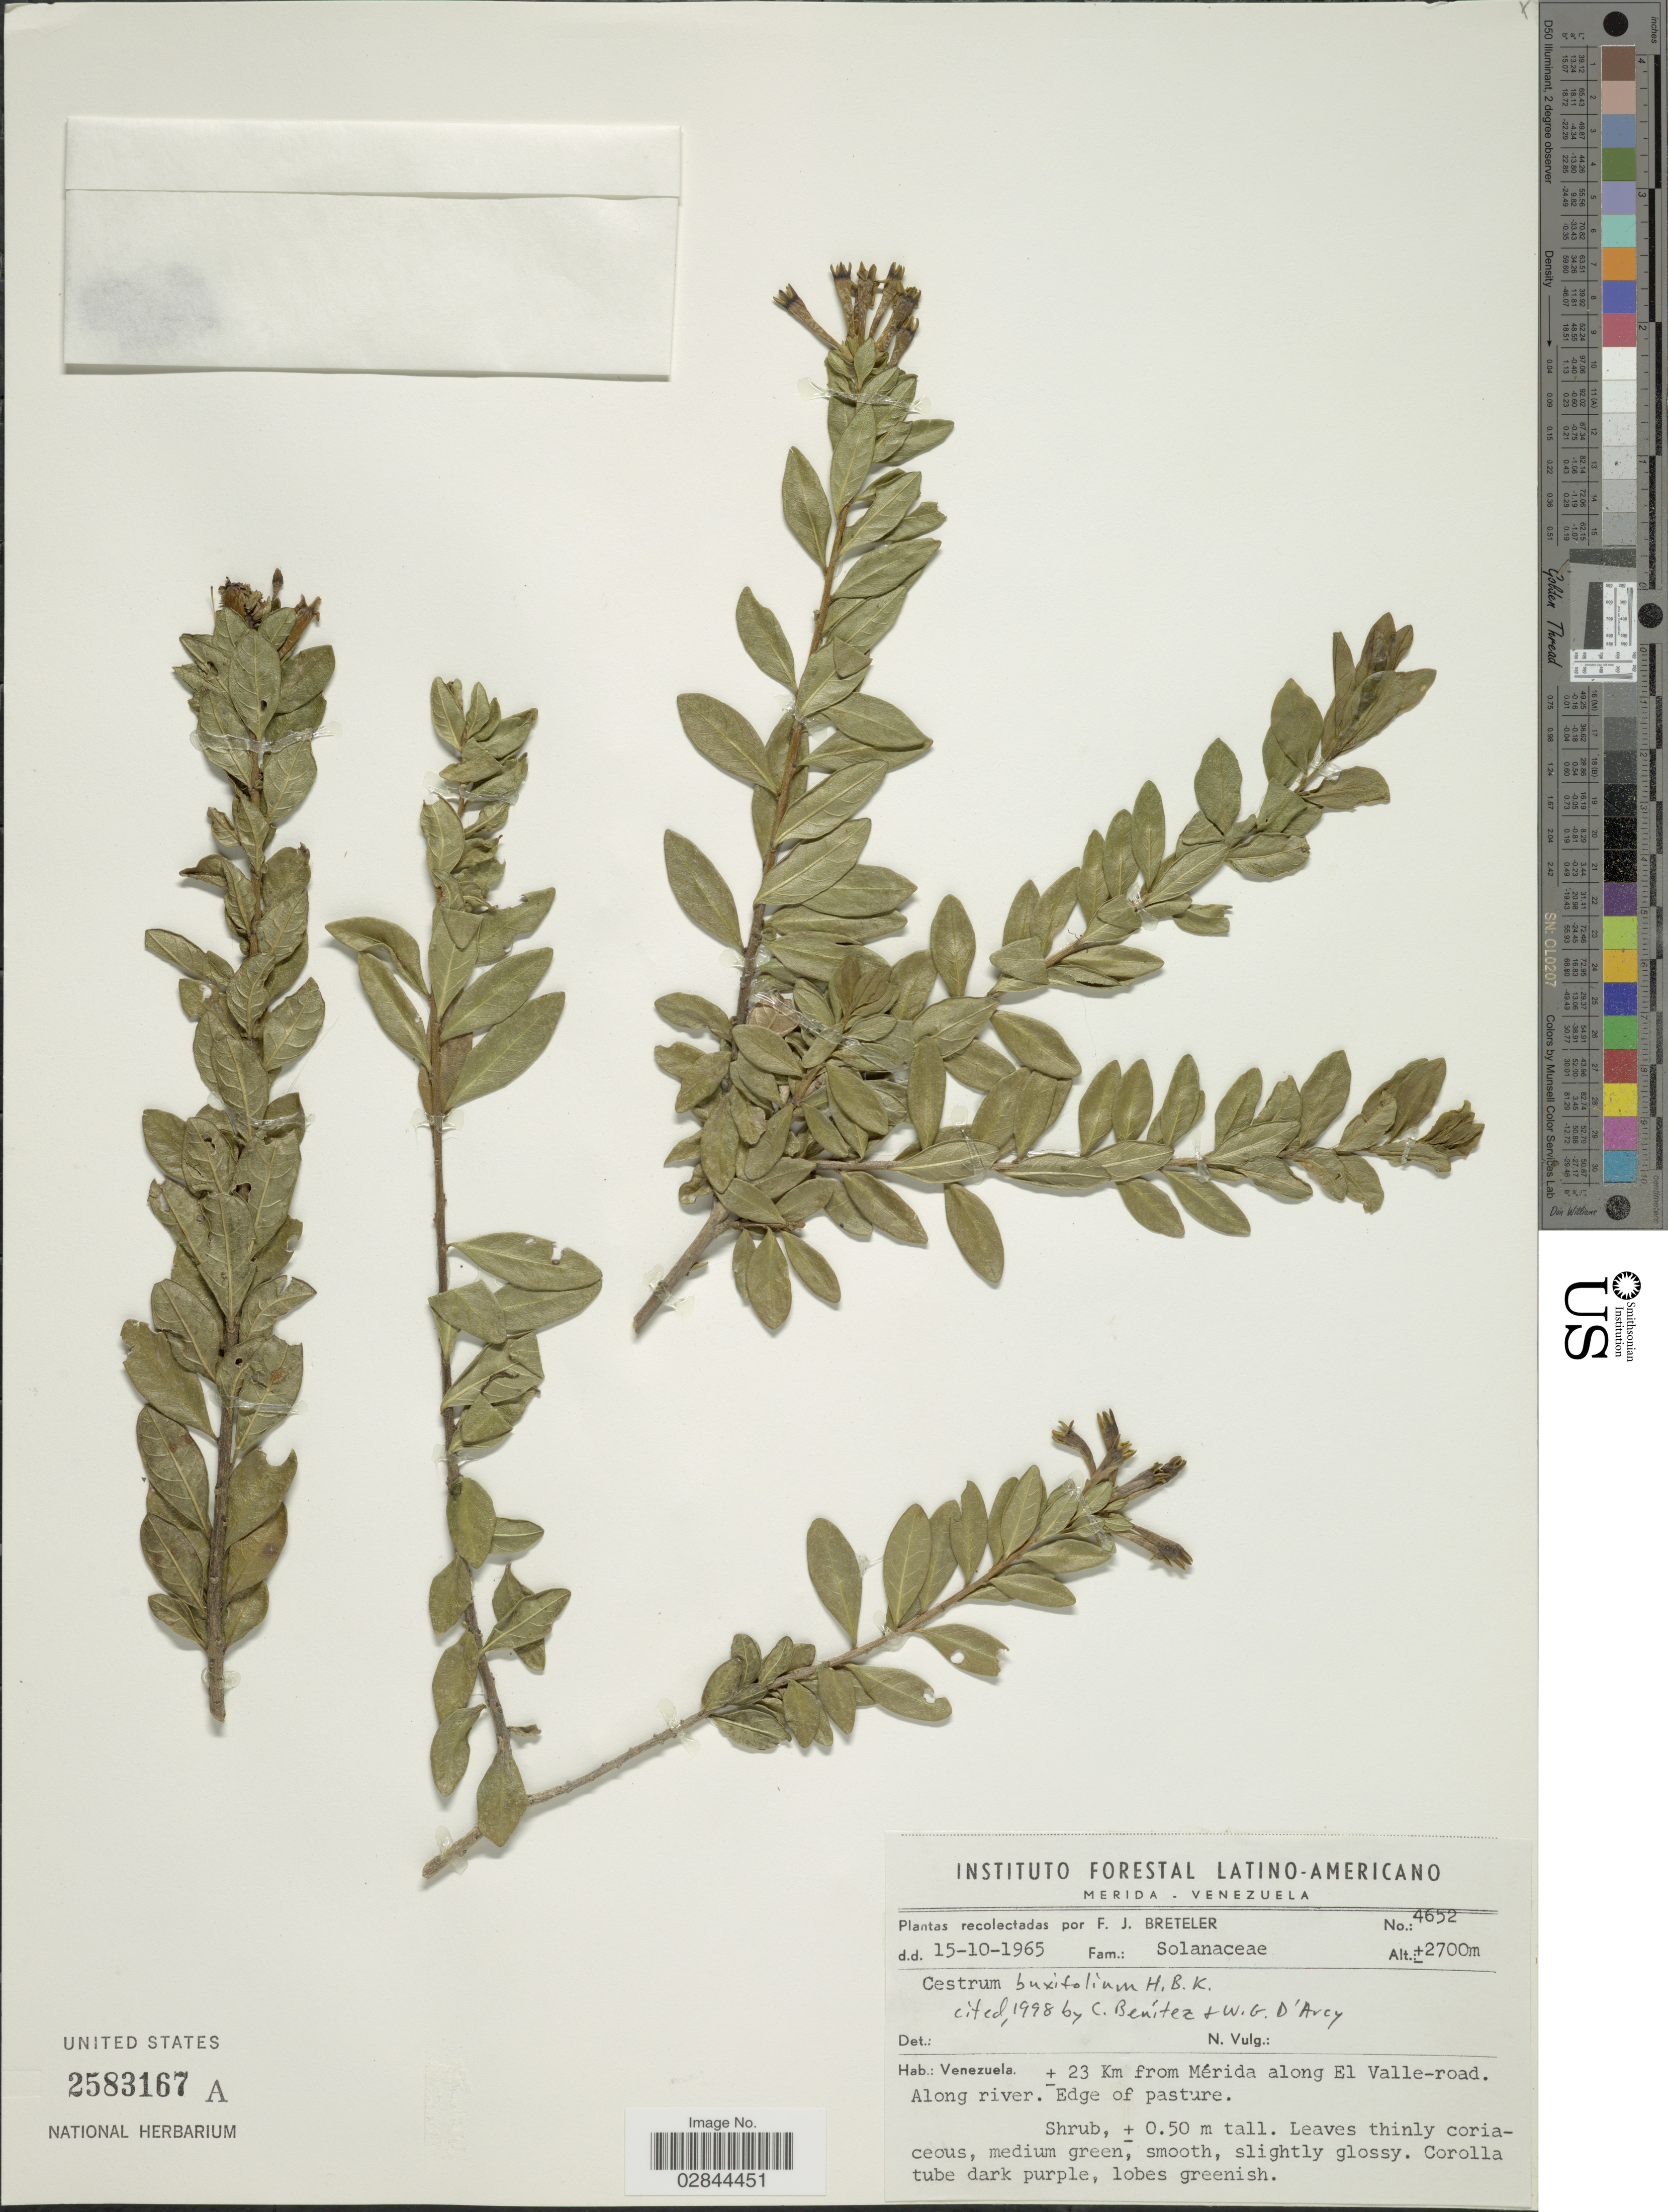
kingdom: Plantae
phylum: Tracheophyta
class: Magnoliopsida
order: Solanales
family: Solanaceae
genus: Cestrum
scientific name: Cestrum buxifolium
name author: Kunth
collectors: F. J. Breteler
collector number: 4652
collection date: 1965-10-15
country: Venezuela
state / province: Mérida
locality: ± 23 Km from Mérida along El Valle-road. Along river. Egde of pasture.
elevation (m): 2700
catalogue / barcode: US 2583167A